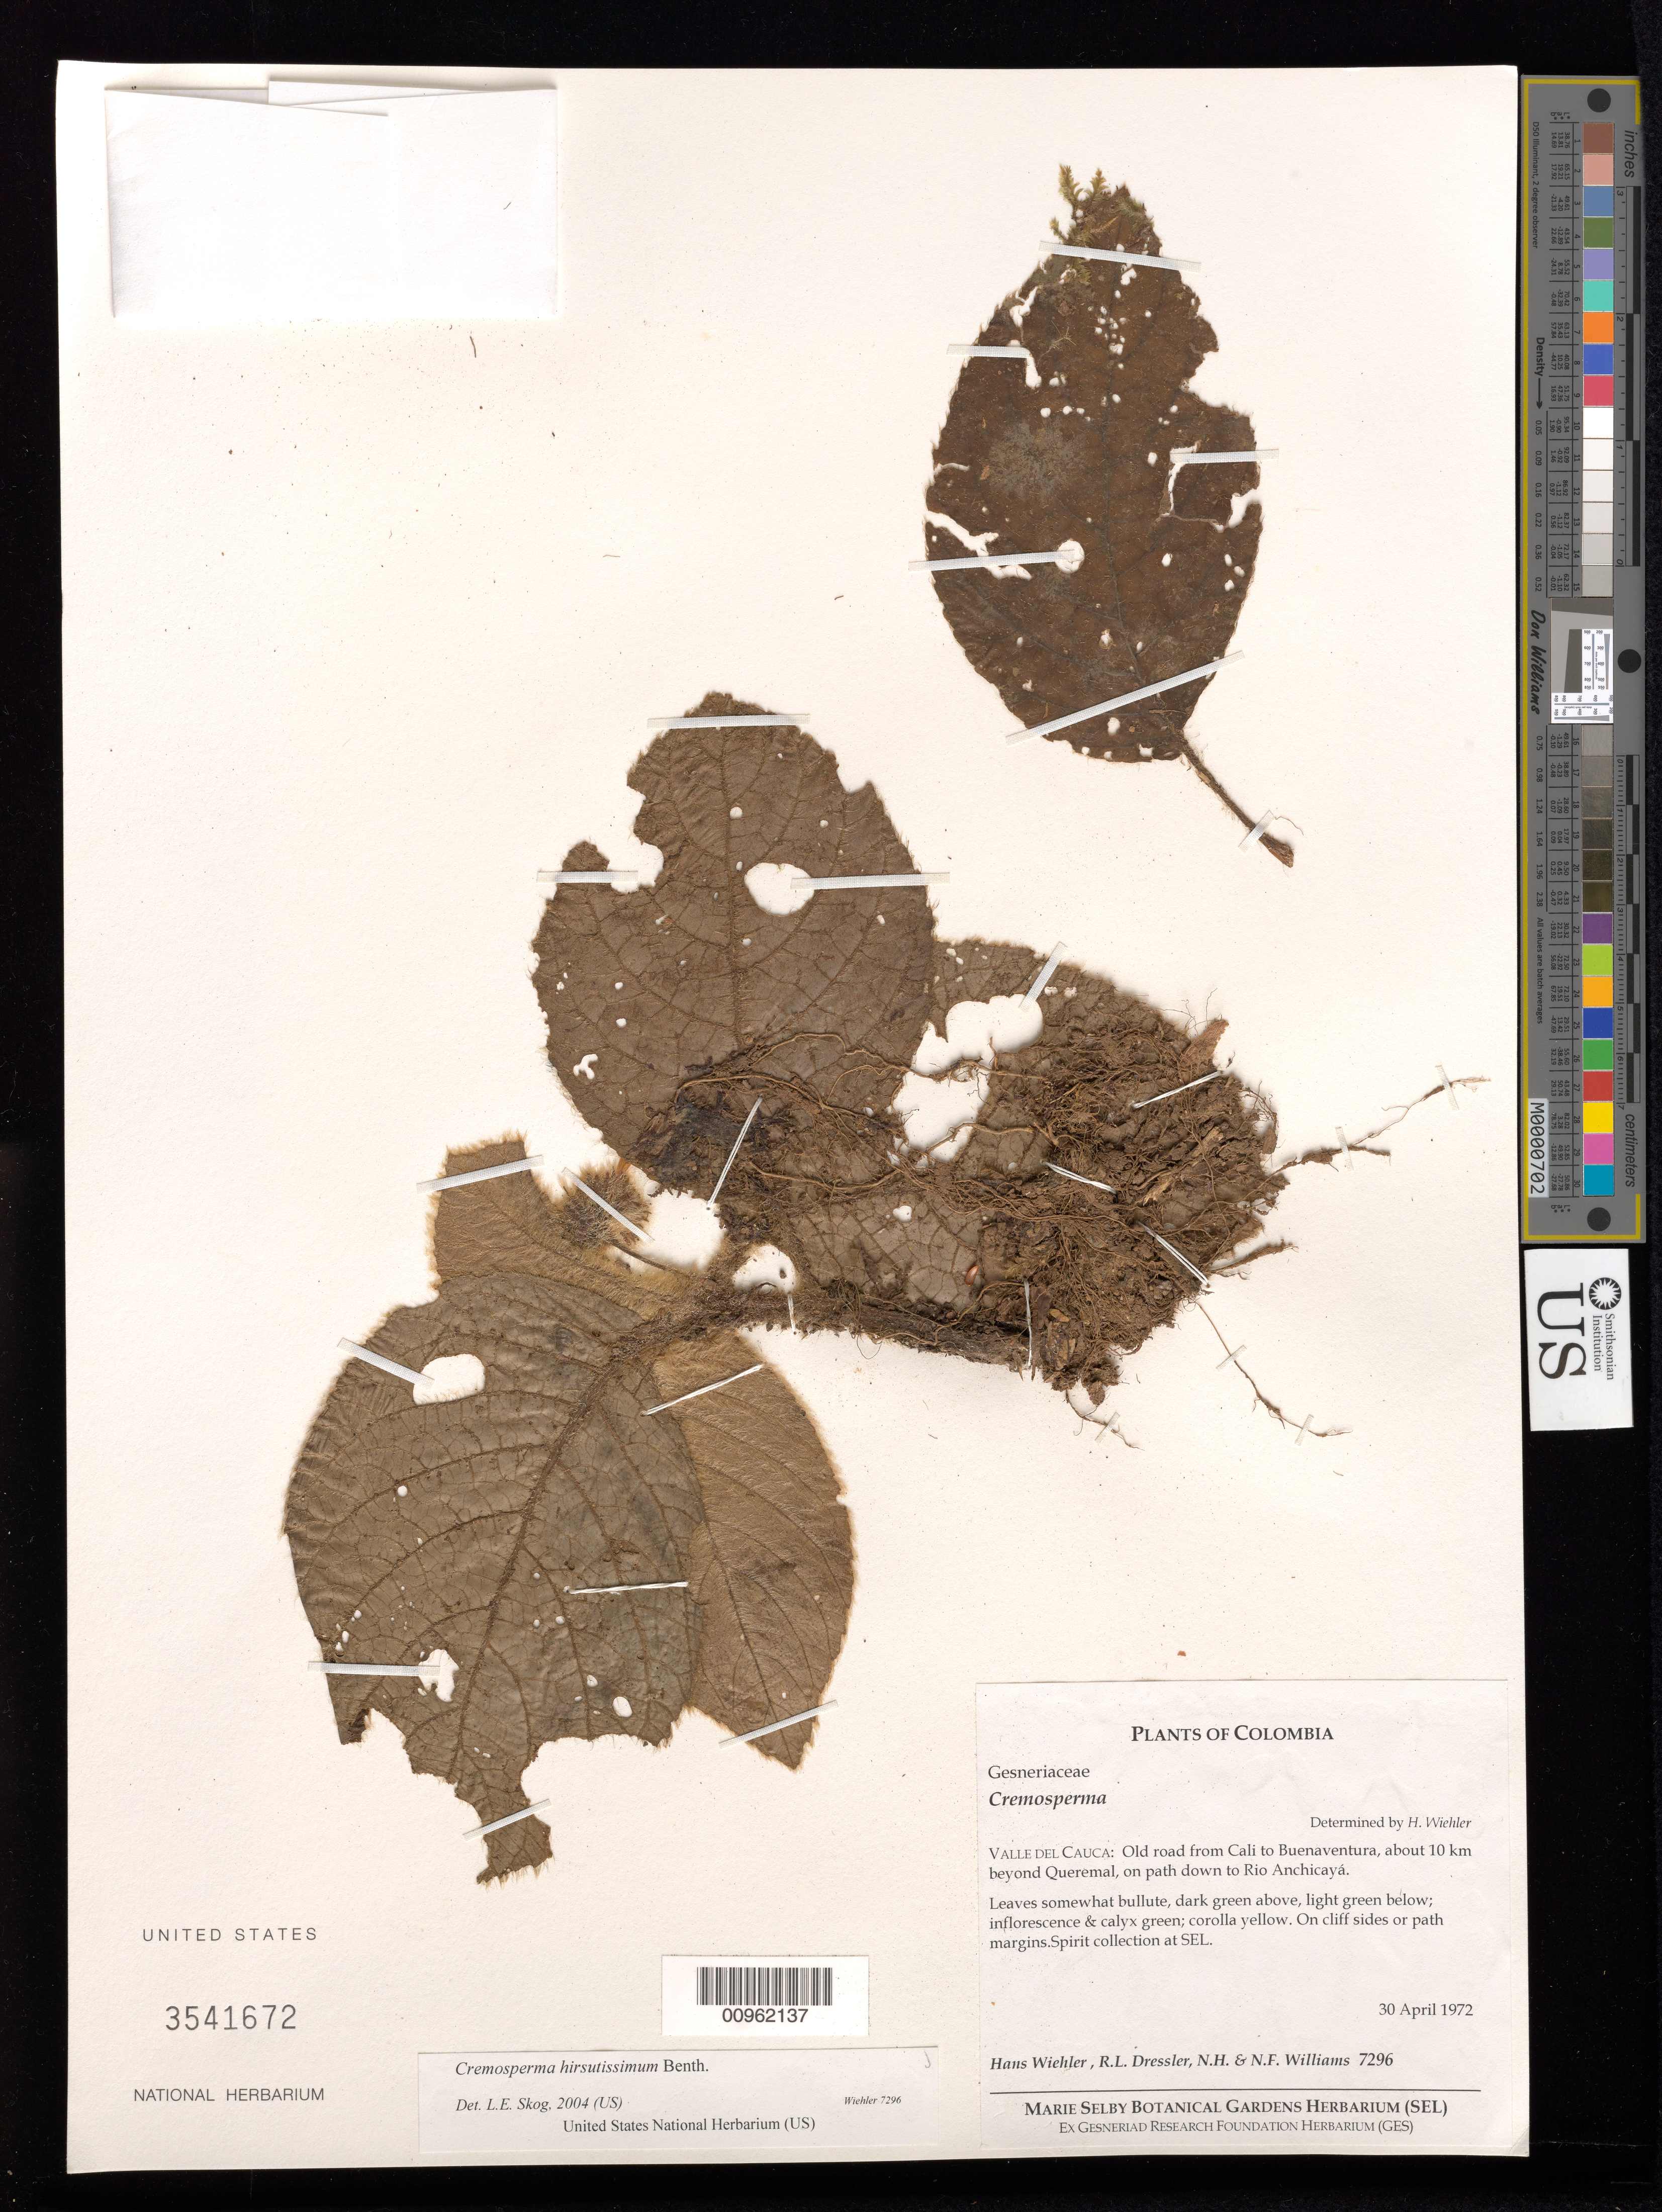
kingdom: Plantae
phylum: Tracheophyta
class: Magnoliopsida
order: Lamiales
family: Gesneriaceae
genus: Cremosperma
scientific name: Cremosperma hirsutissimum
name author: Benth.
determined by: Skog, Laurence E.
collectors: H. J. Wiehler, R. Dressler & N. Williams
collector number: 7296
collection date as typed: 30 Apr 1972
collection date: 1972-04-30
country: Colombia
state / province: Valle del Cauca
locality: Valle del Cauca: old road from Cali to Buenaventura, about 10 km beyond Queremal, on path down to rio Anchicayá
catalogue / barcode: US 3541672